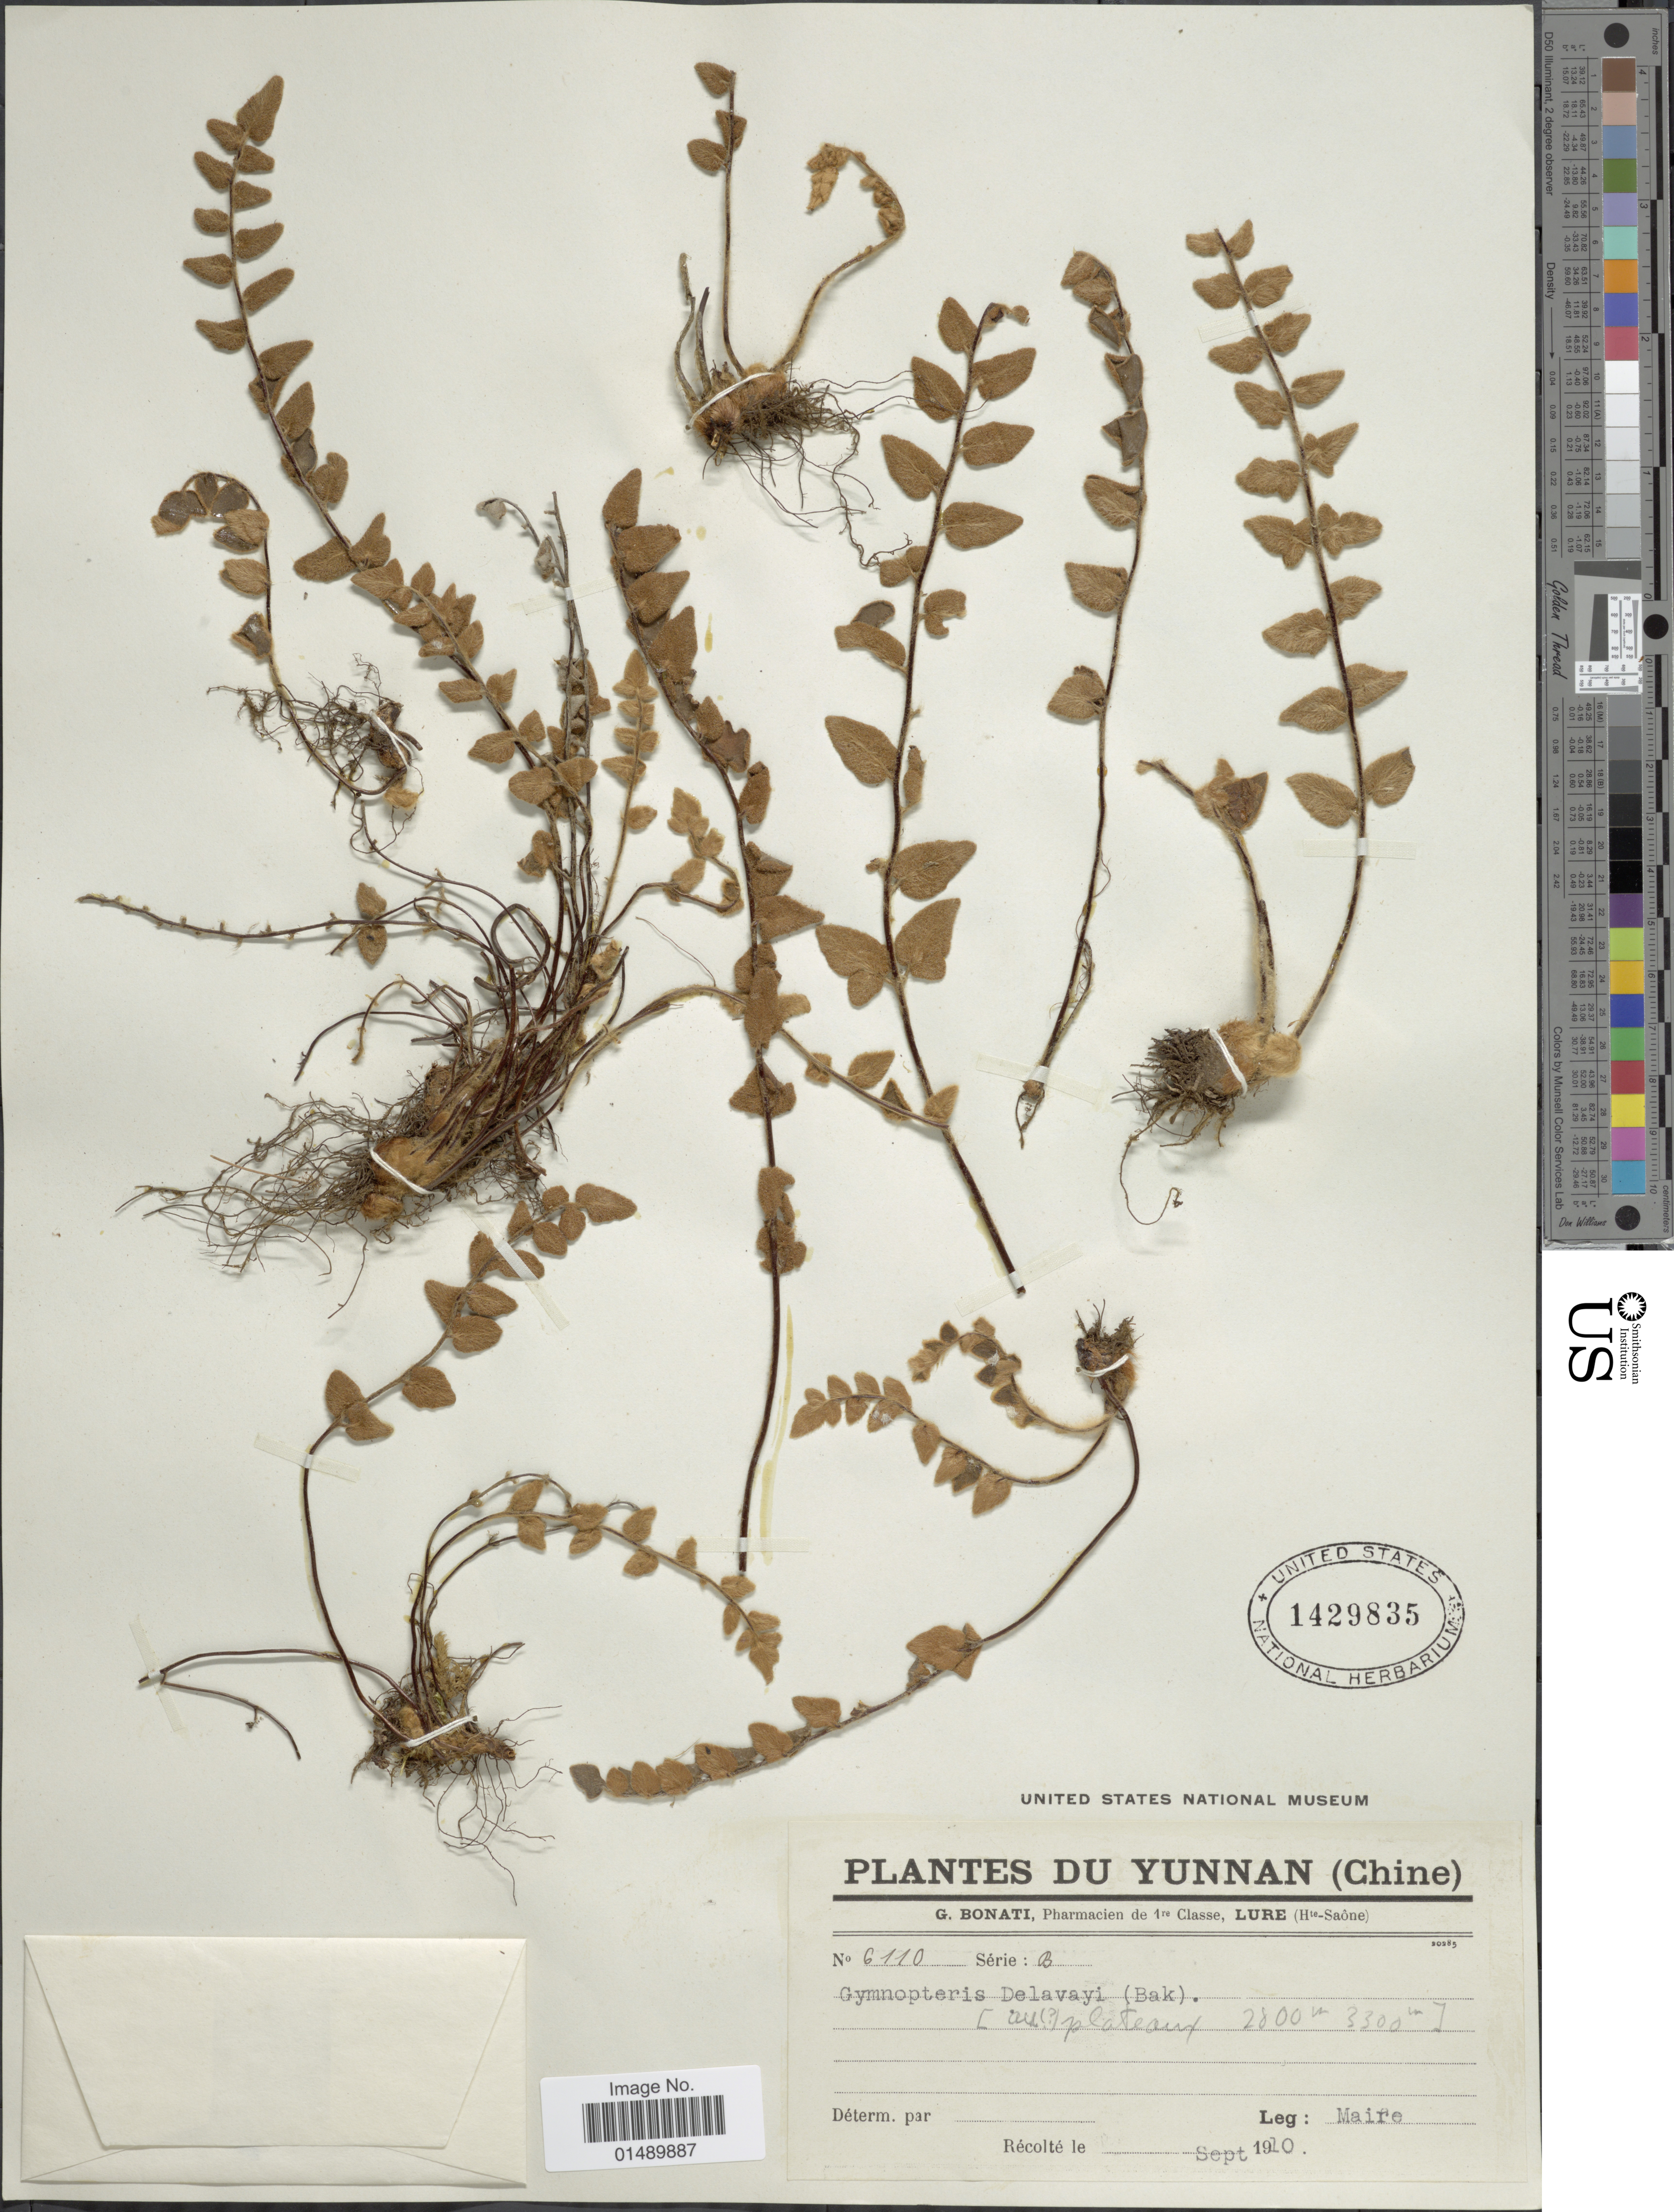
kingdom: Plantae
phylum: Tracheophyta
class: Polypodiopsida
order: Polypodiales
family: Pteridaceae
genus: Paragymnopteris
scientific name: Paragymnopteris vestita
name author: (Wall. ex C. Presl) K.H. Shing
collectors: Maire, --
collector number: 6110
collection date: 1910-09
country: China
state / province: Yunnan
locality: China, Yunnan.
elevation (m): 2800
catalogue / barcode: US 1429835